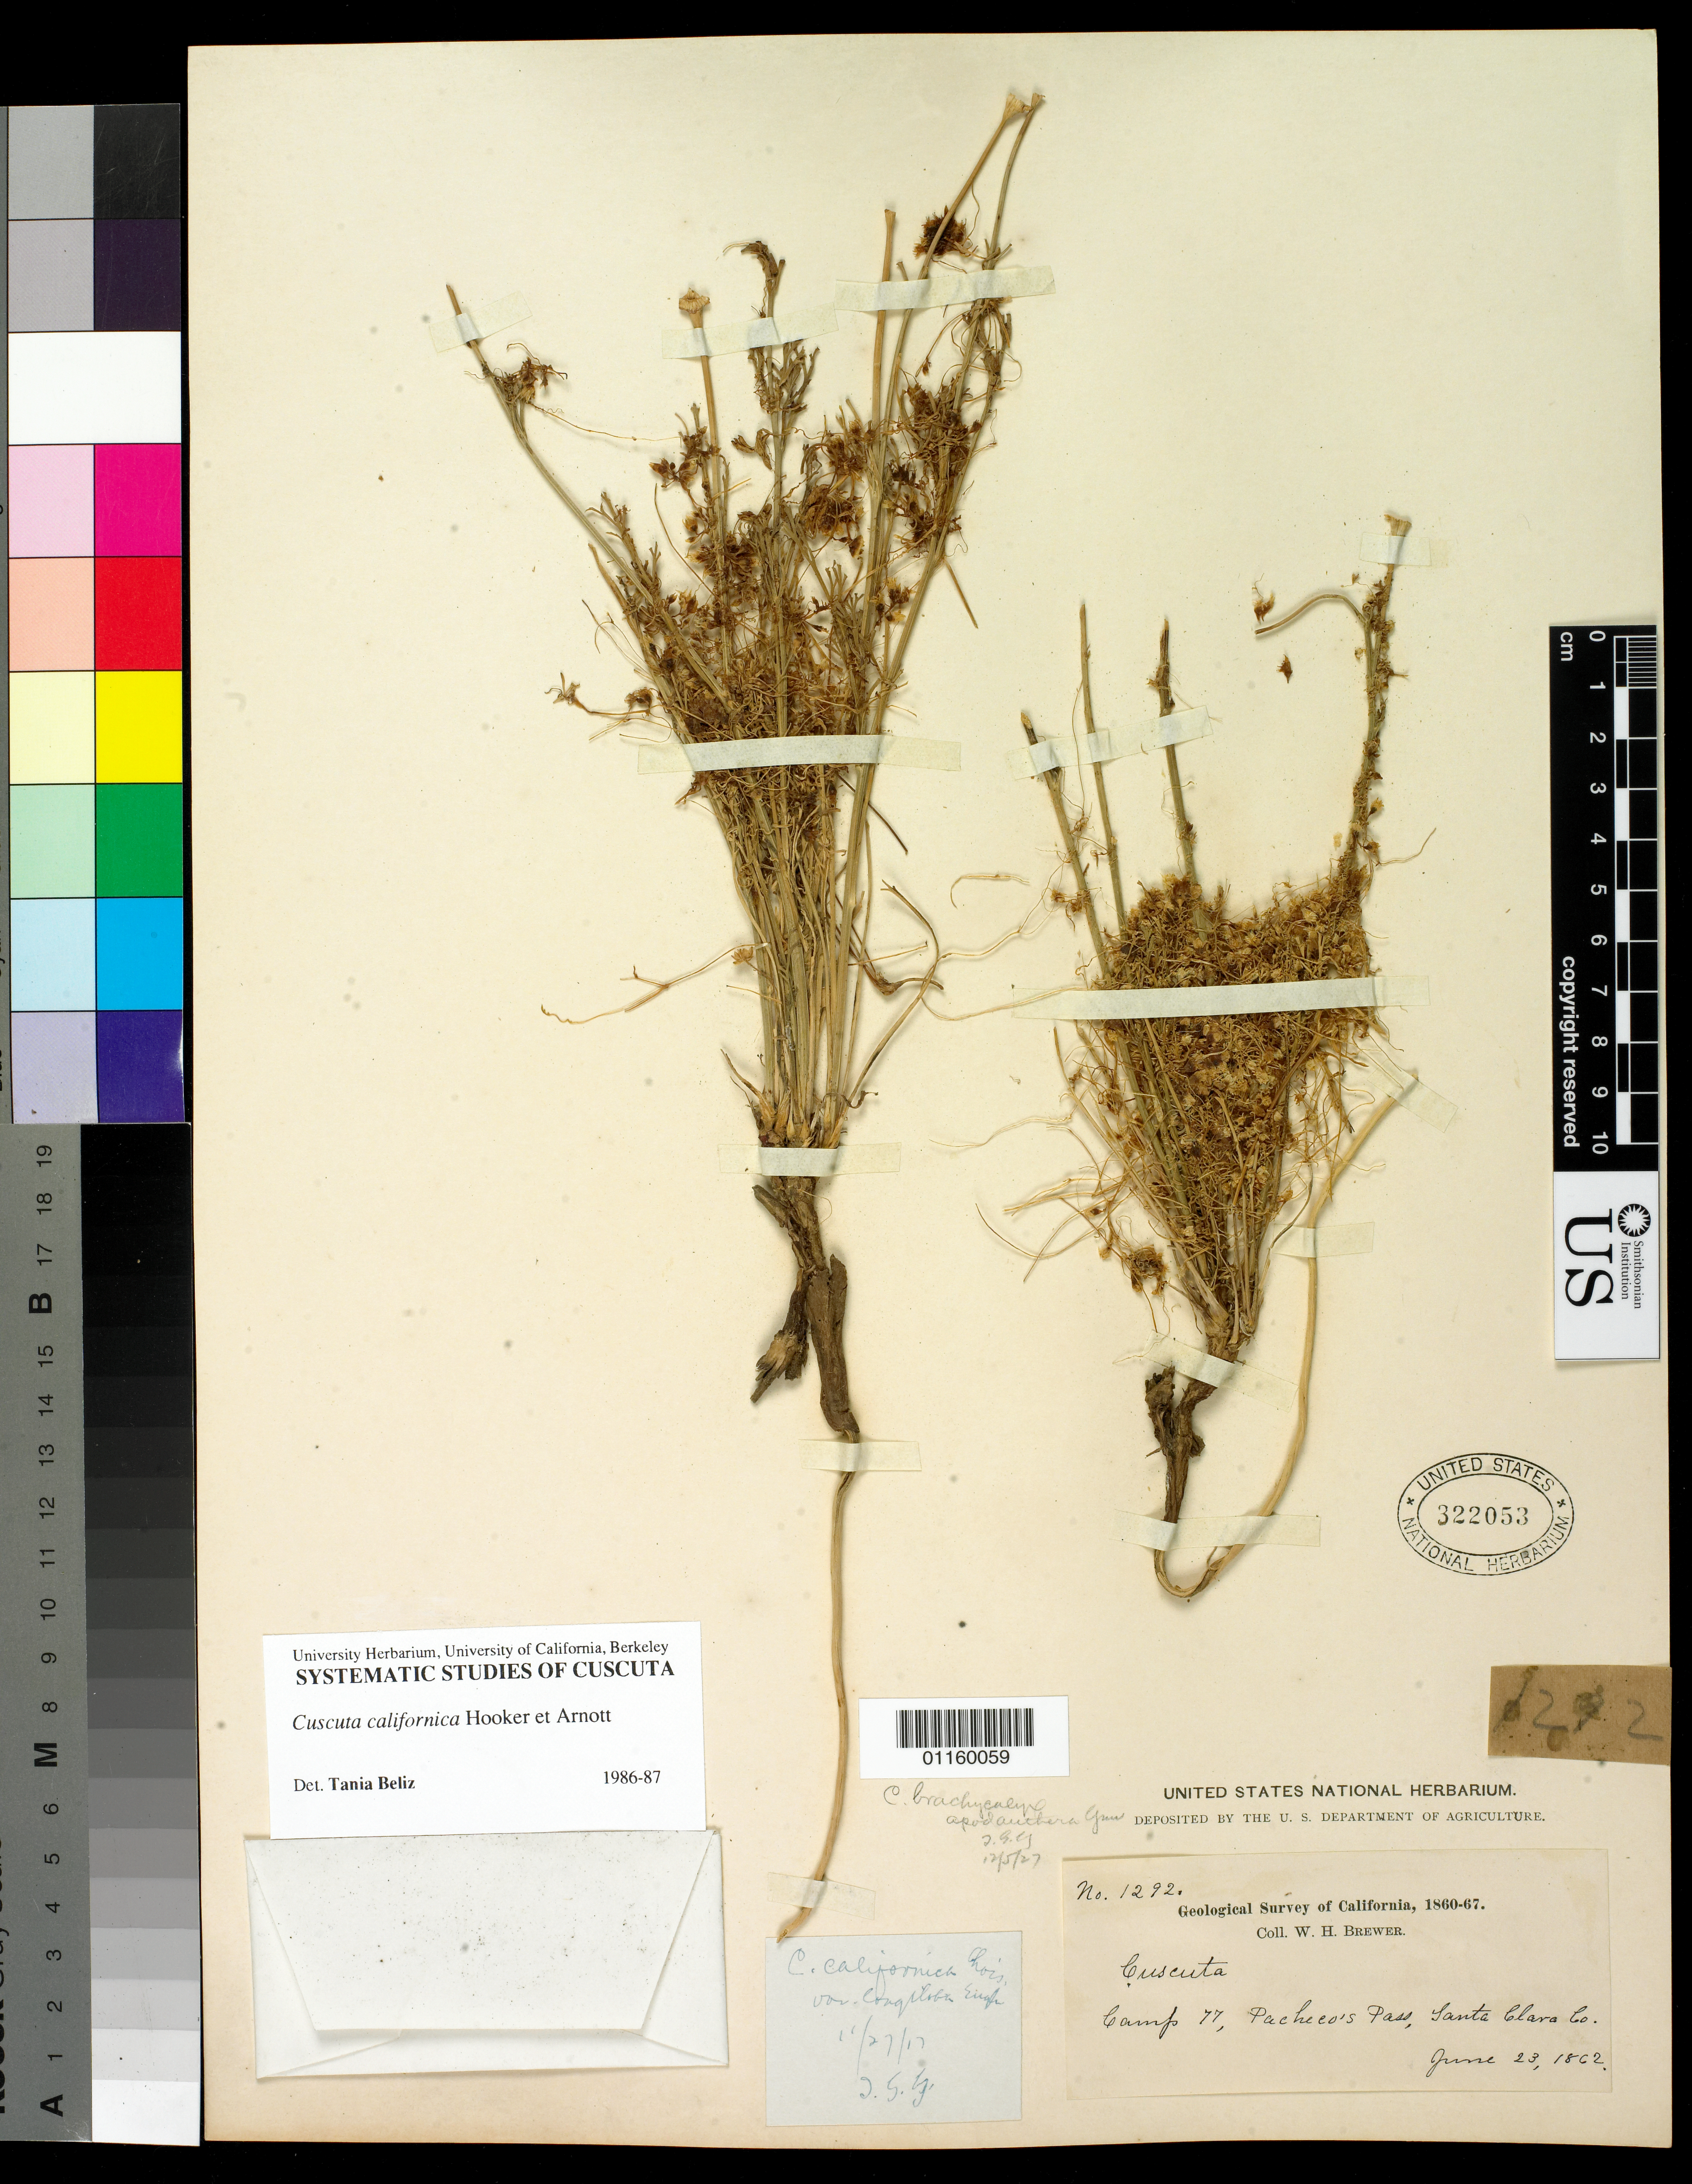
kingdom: Plantae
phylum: Tracheophyta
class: Magnoliopsida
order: Solanales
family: Convolvulaceae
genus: Cuscuta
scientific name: Cuscuta californica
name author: Hook. & Arn.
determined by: Béliz, T.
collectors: W. H. Brewer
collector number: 1292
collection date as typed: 23 Jun 1862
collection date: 1862-06-23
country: United States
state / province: California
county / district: Santa Clara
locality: Camp 77, Pacheco Pass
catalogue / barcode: US 322053